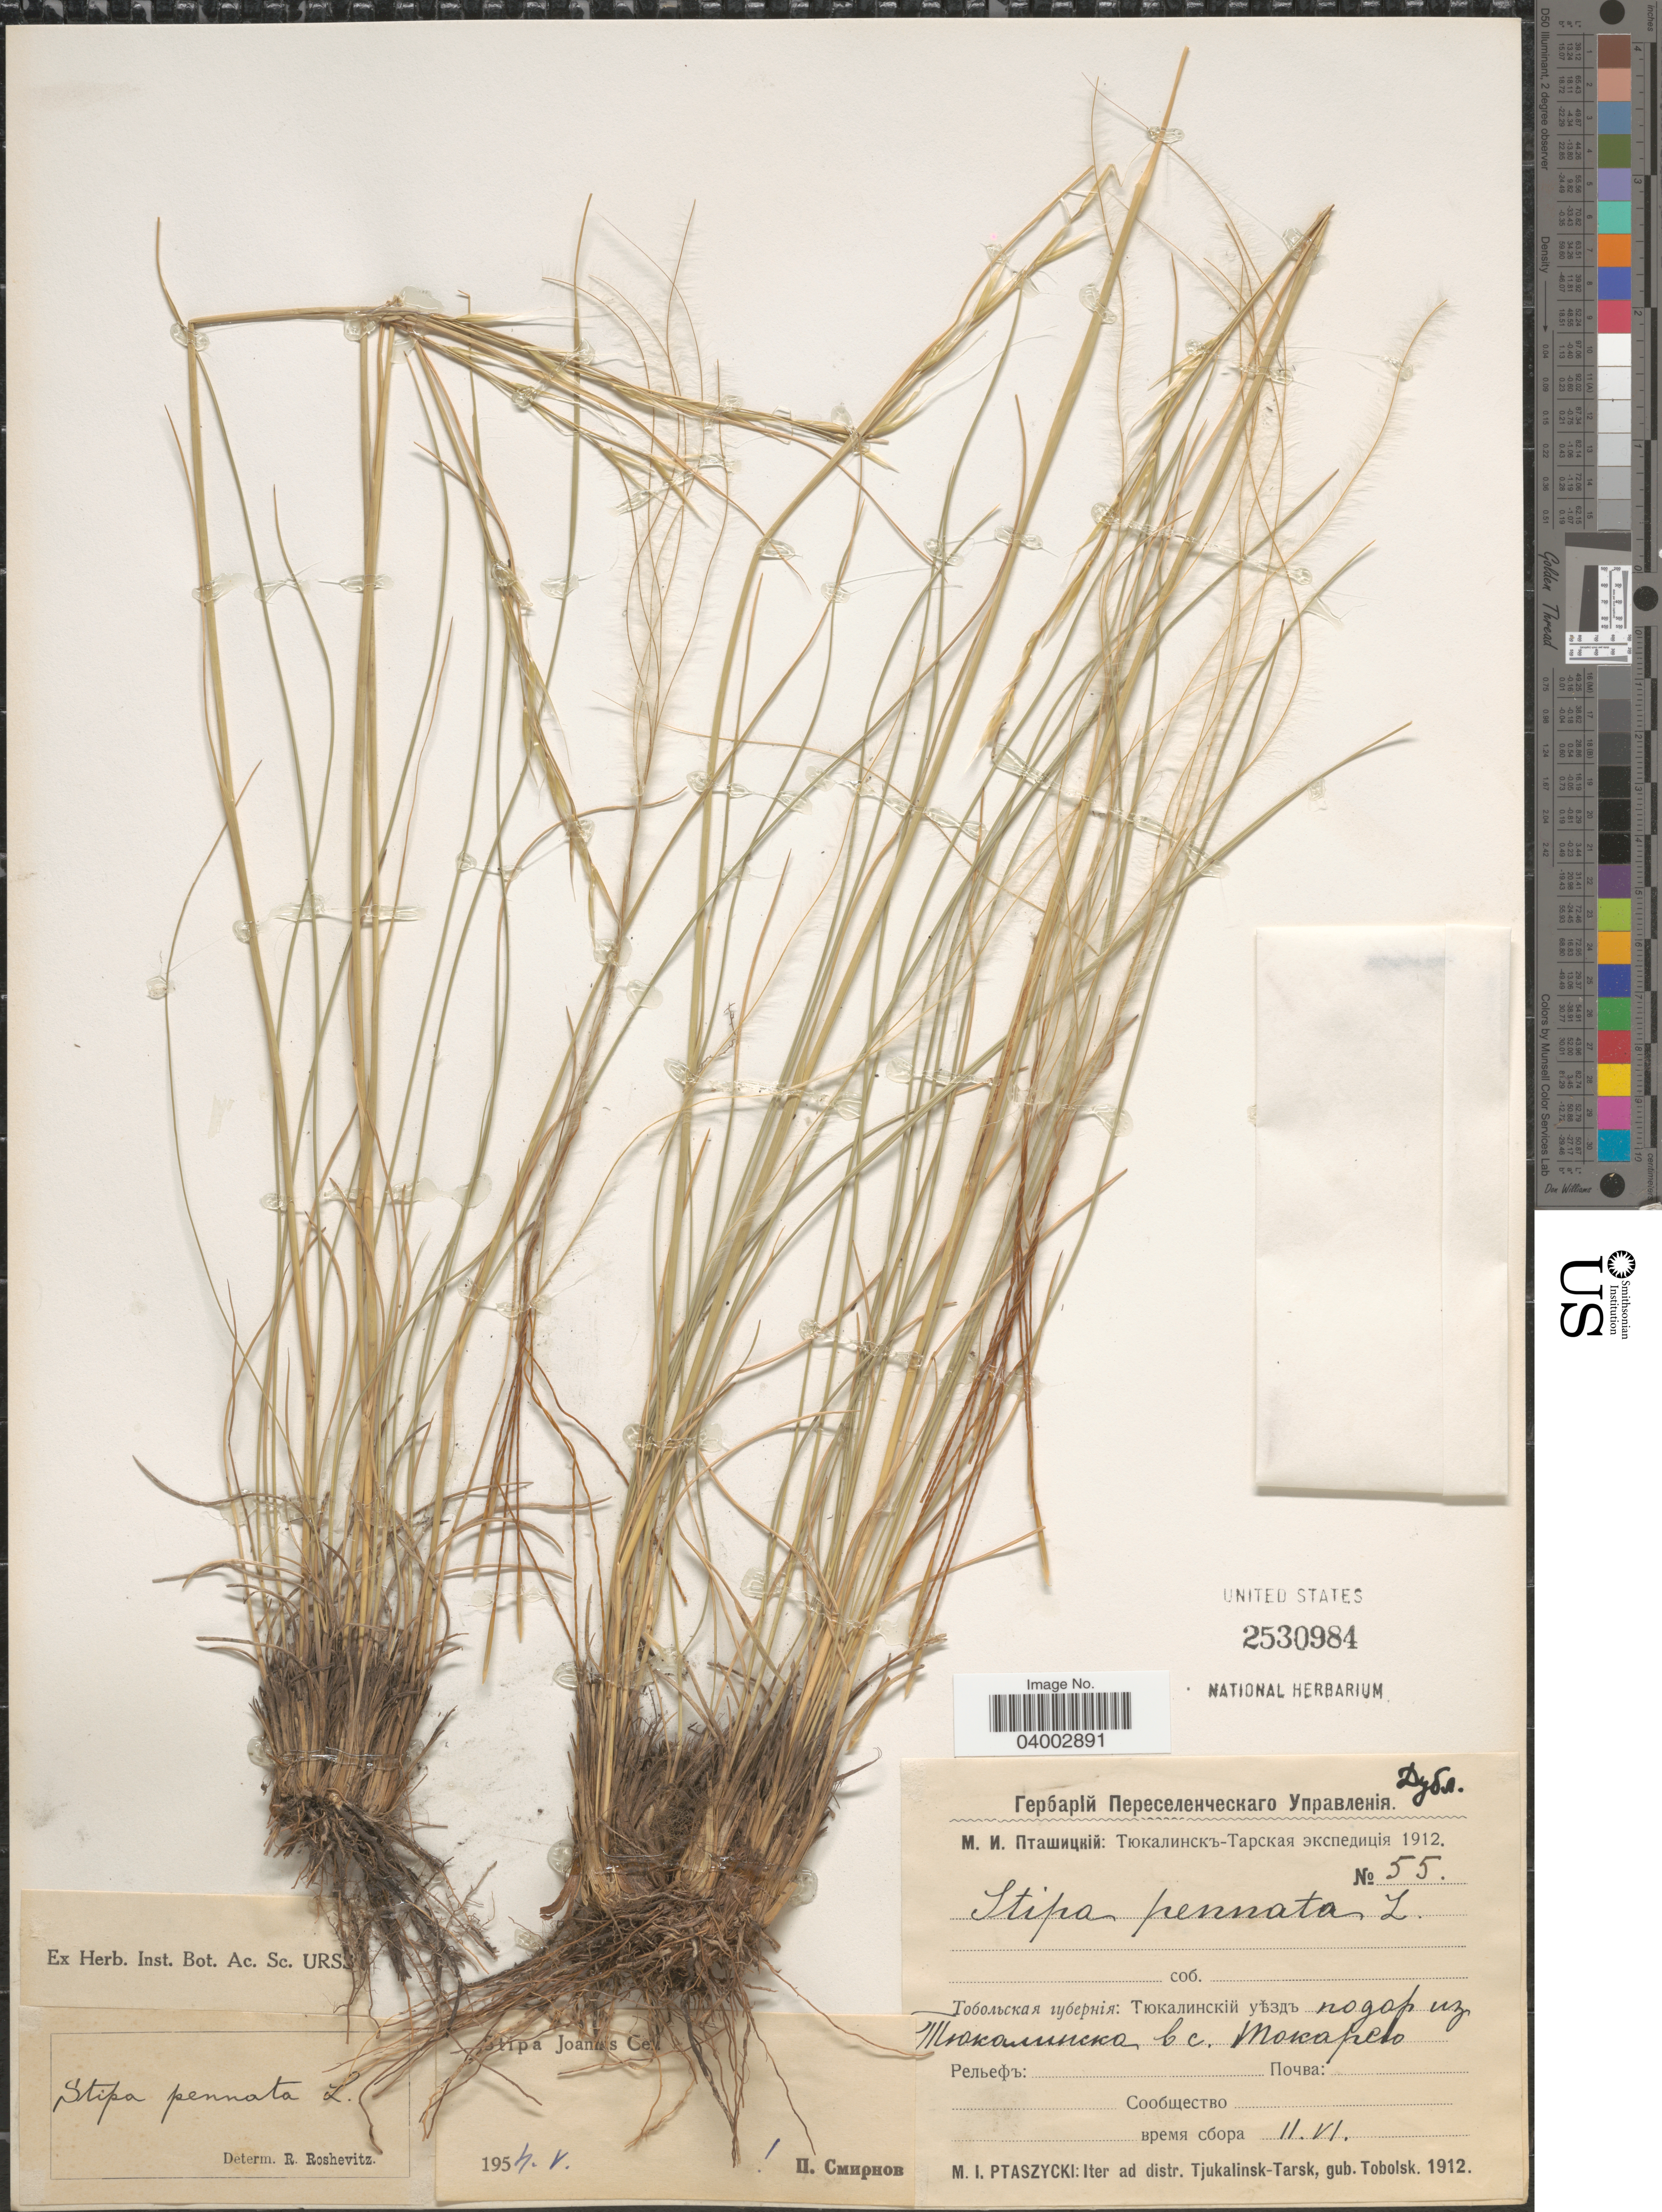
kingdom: Plantae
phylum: Tracheophyta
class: Liliopsida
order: Poales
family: Poaceae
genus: Stipa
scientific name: Stipa pennata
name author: L.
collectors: M. Ptashitskiy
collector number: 55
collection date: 1912-06-11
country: Russian Federation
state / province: Omsk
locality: On the road from Tyukalinsk to Tokarevo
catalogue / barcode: US 2530984